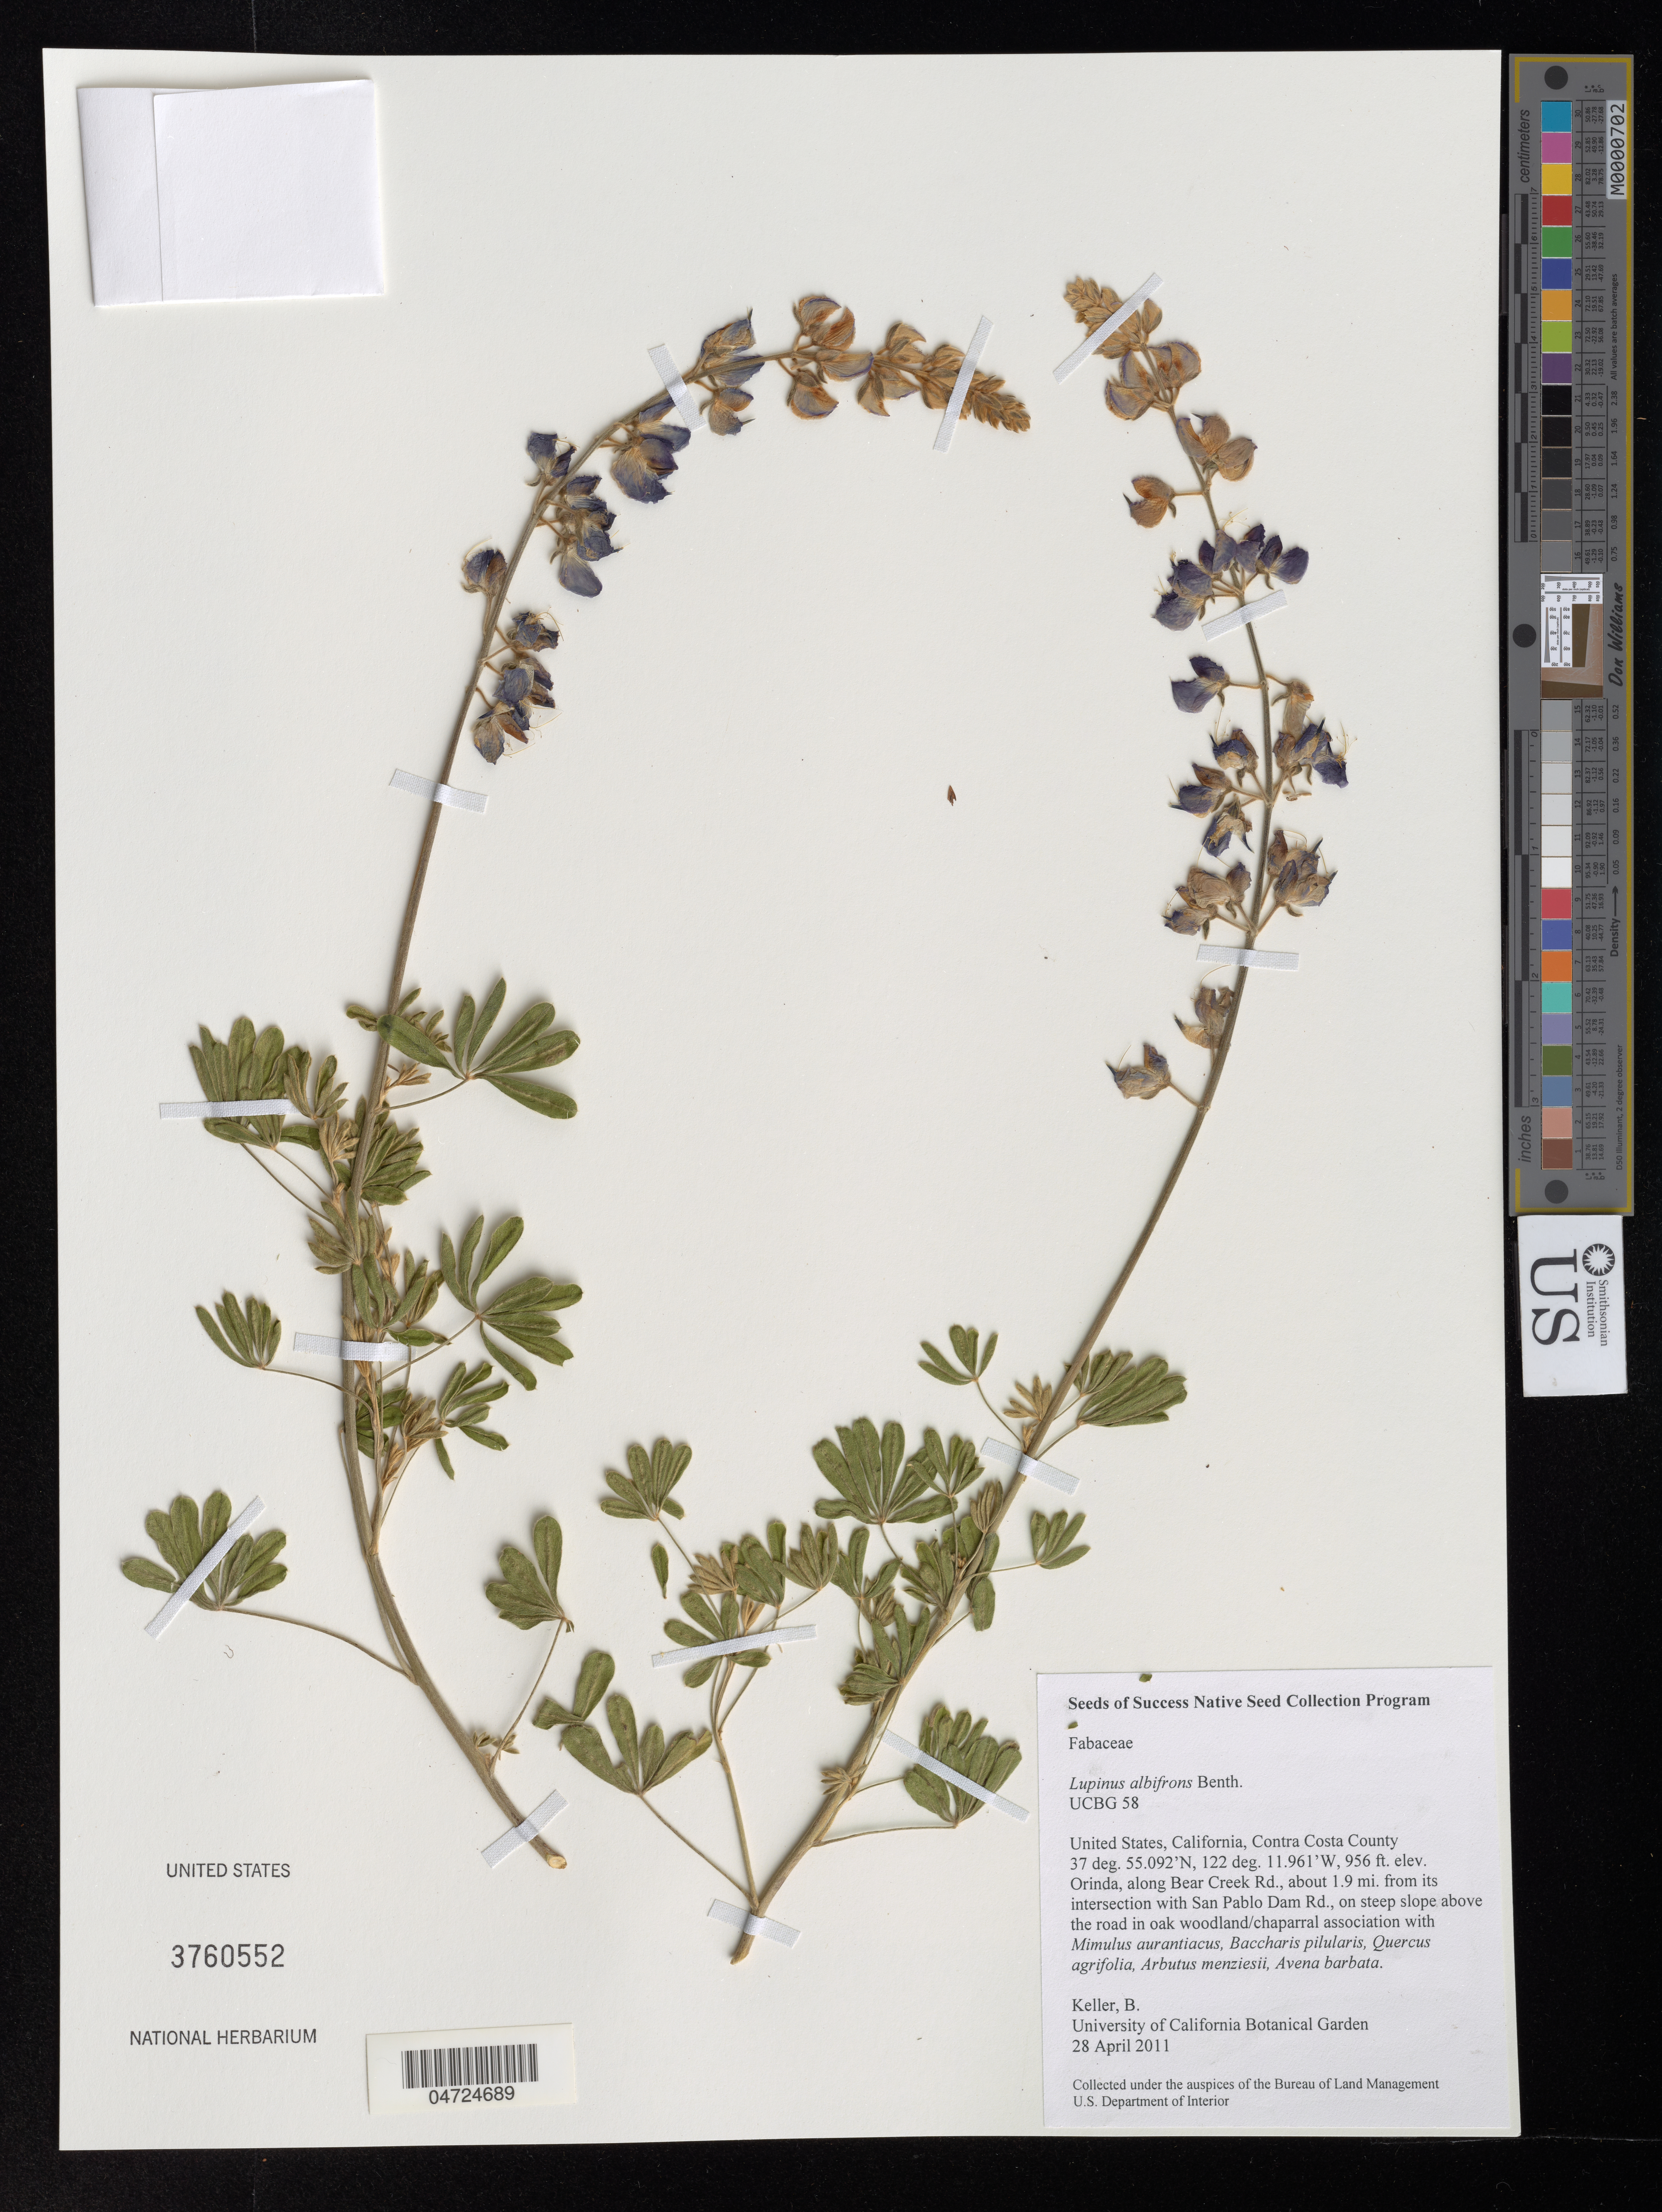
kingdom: Plantae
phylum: Tracheophyta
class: Magnoliopsida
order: Fabales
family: Fabaceae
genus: Lupinus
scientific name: Lupinus albifrons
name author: Benth.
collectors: B. Keller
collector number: UCBG 58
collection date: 2011-04-28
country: United States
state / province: California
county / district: Contra Costa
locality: Contra Costa County. Orinda, along Bear Creek Rd., about 1.9 mi. from its intersection with San Pablo Dam Rd.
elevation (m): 291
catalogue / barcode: US 3760552